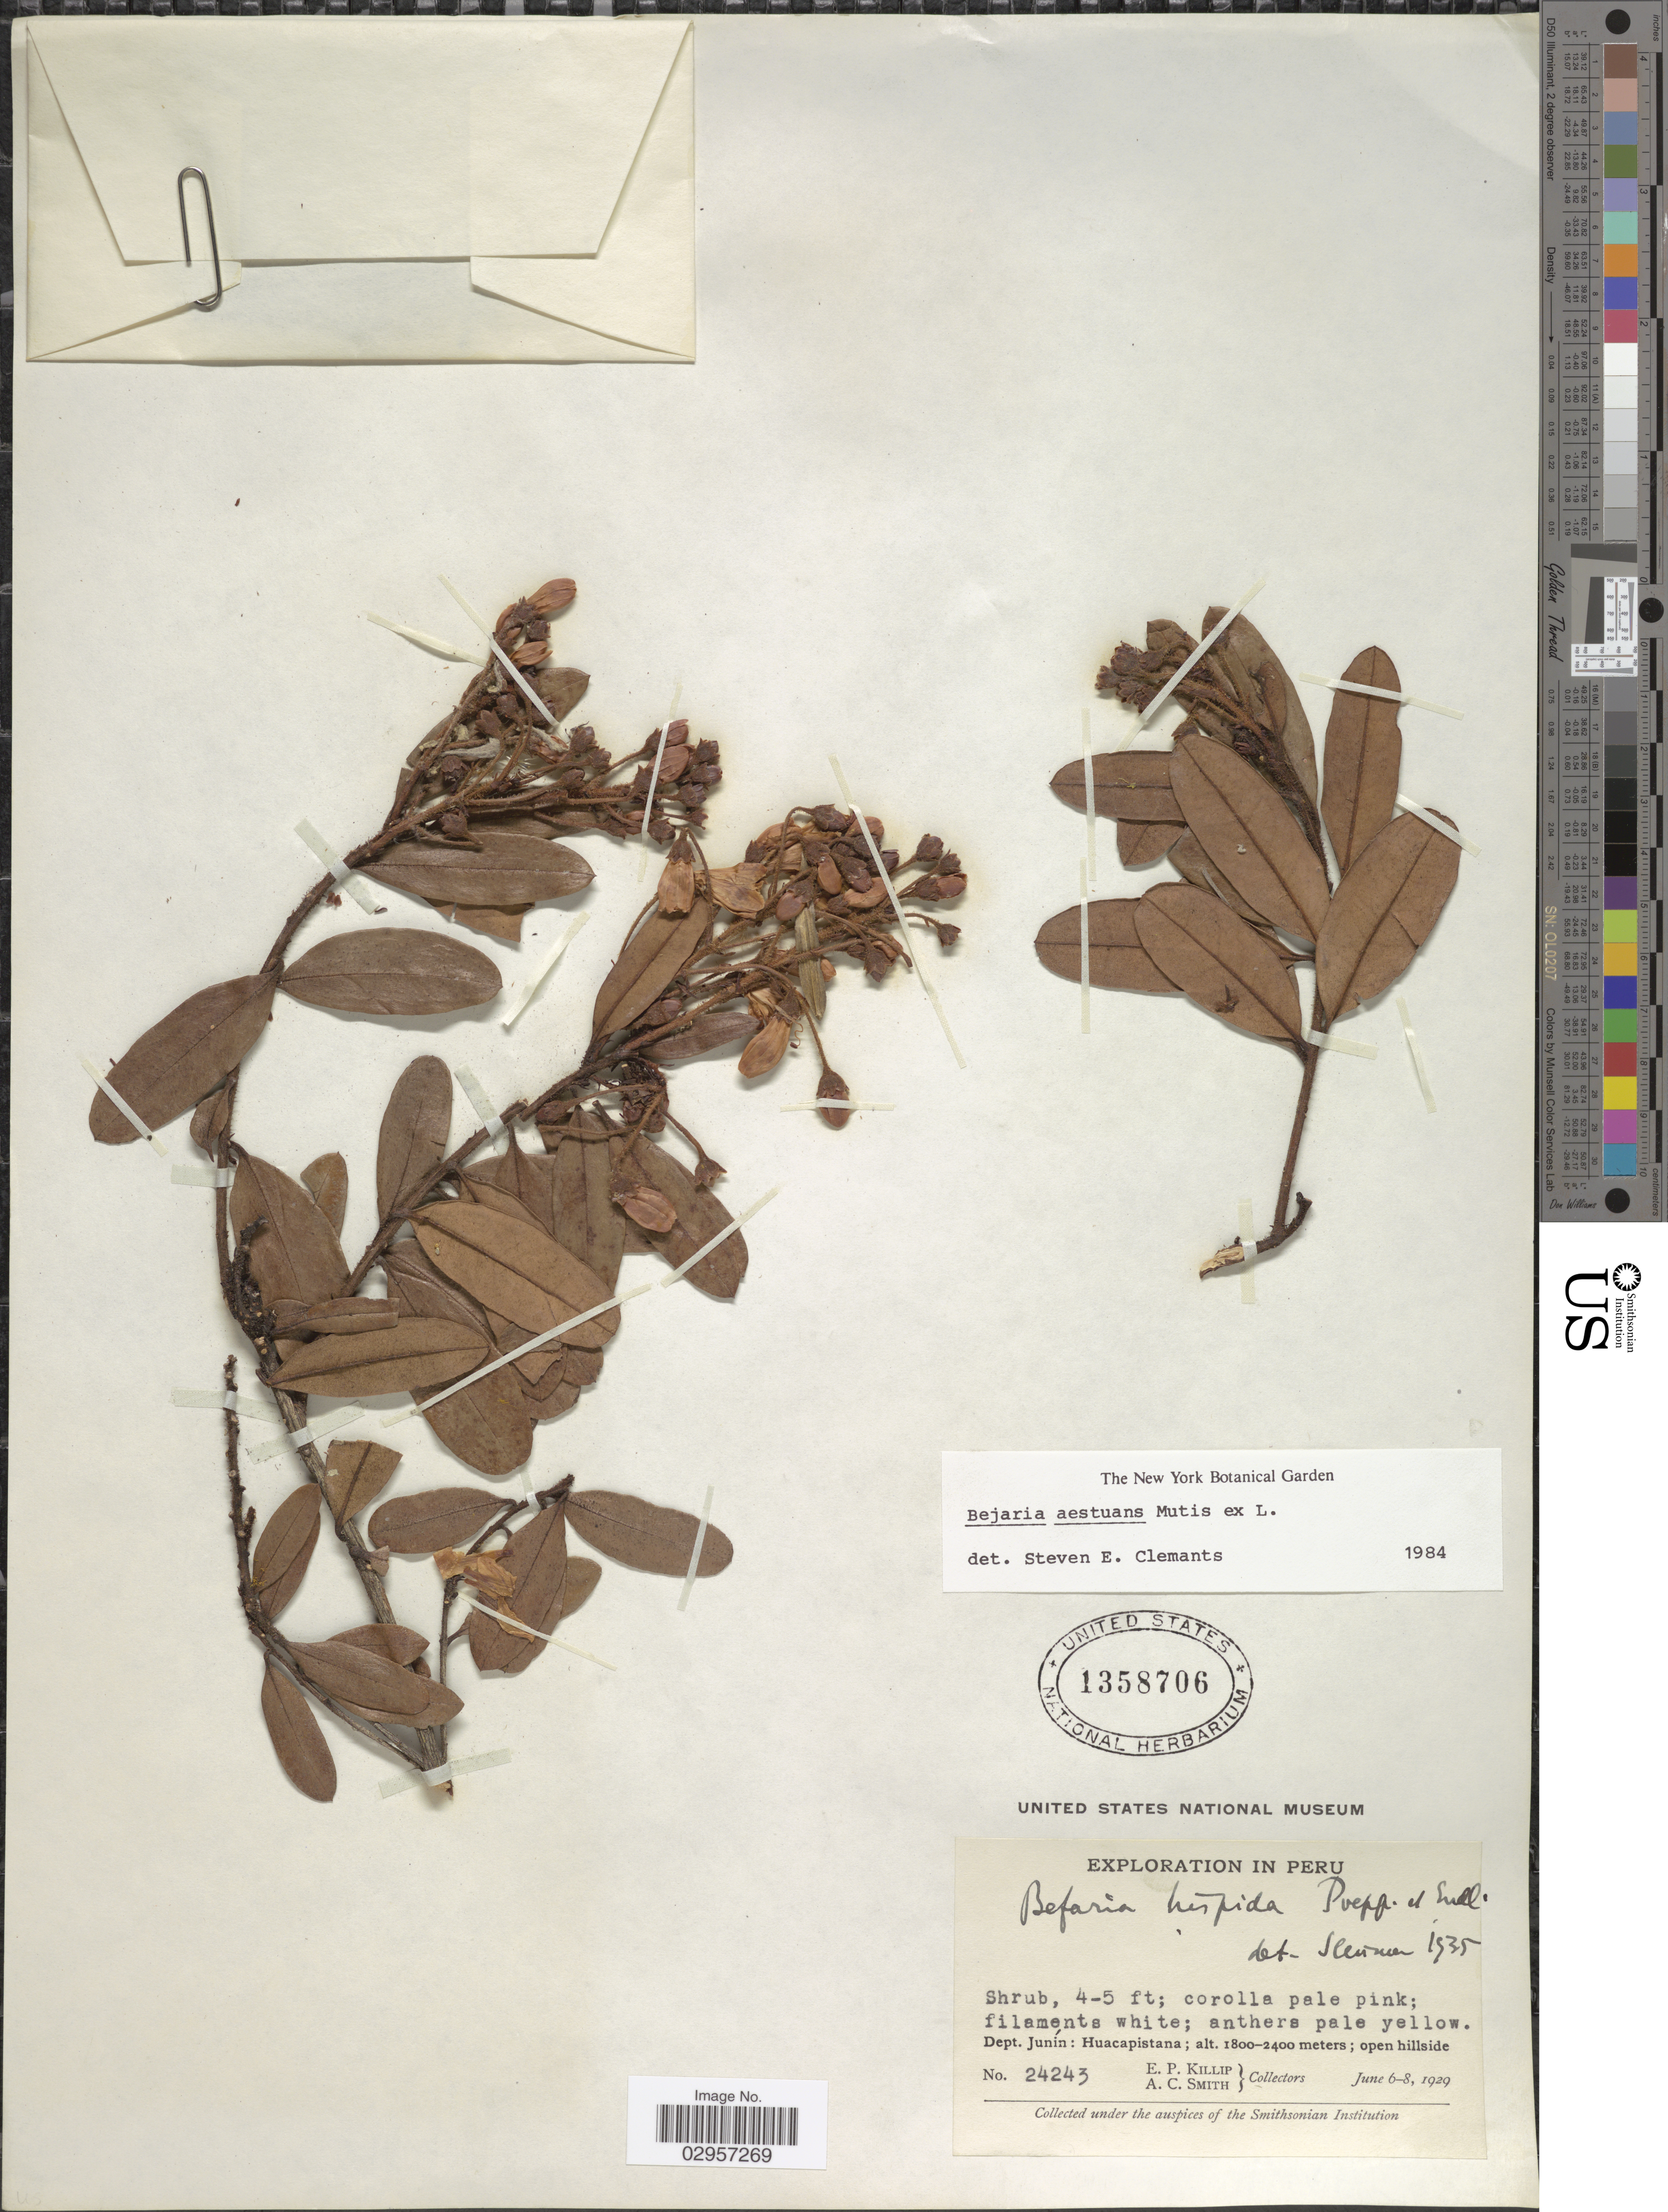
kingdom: Plantae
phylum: Tracheophyta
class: Magnoliopsida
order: Ericales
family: Ericaceae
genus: Befaria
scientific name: Befaria aestuans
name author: Mutis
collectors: E. P. Killip & A. C. Smith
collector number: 24243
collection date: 1929-06-06/1929-06-08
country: Peru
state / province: Junín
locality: Dept. Junín: Huacapistana.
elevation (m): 1800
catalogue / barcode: US 1358706